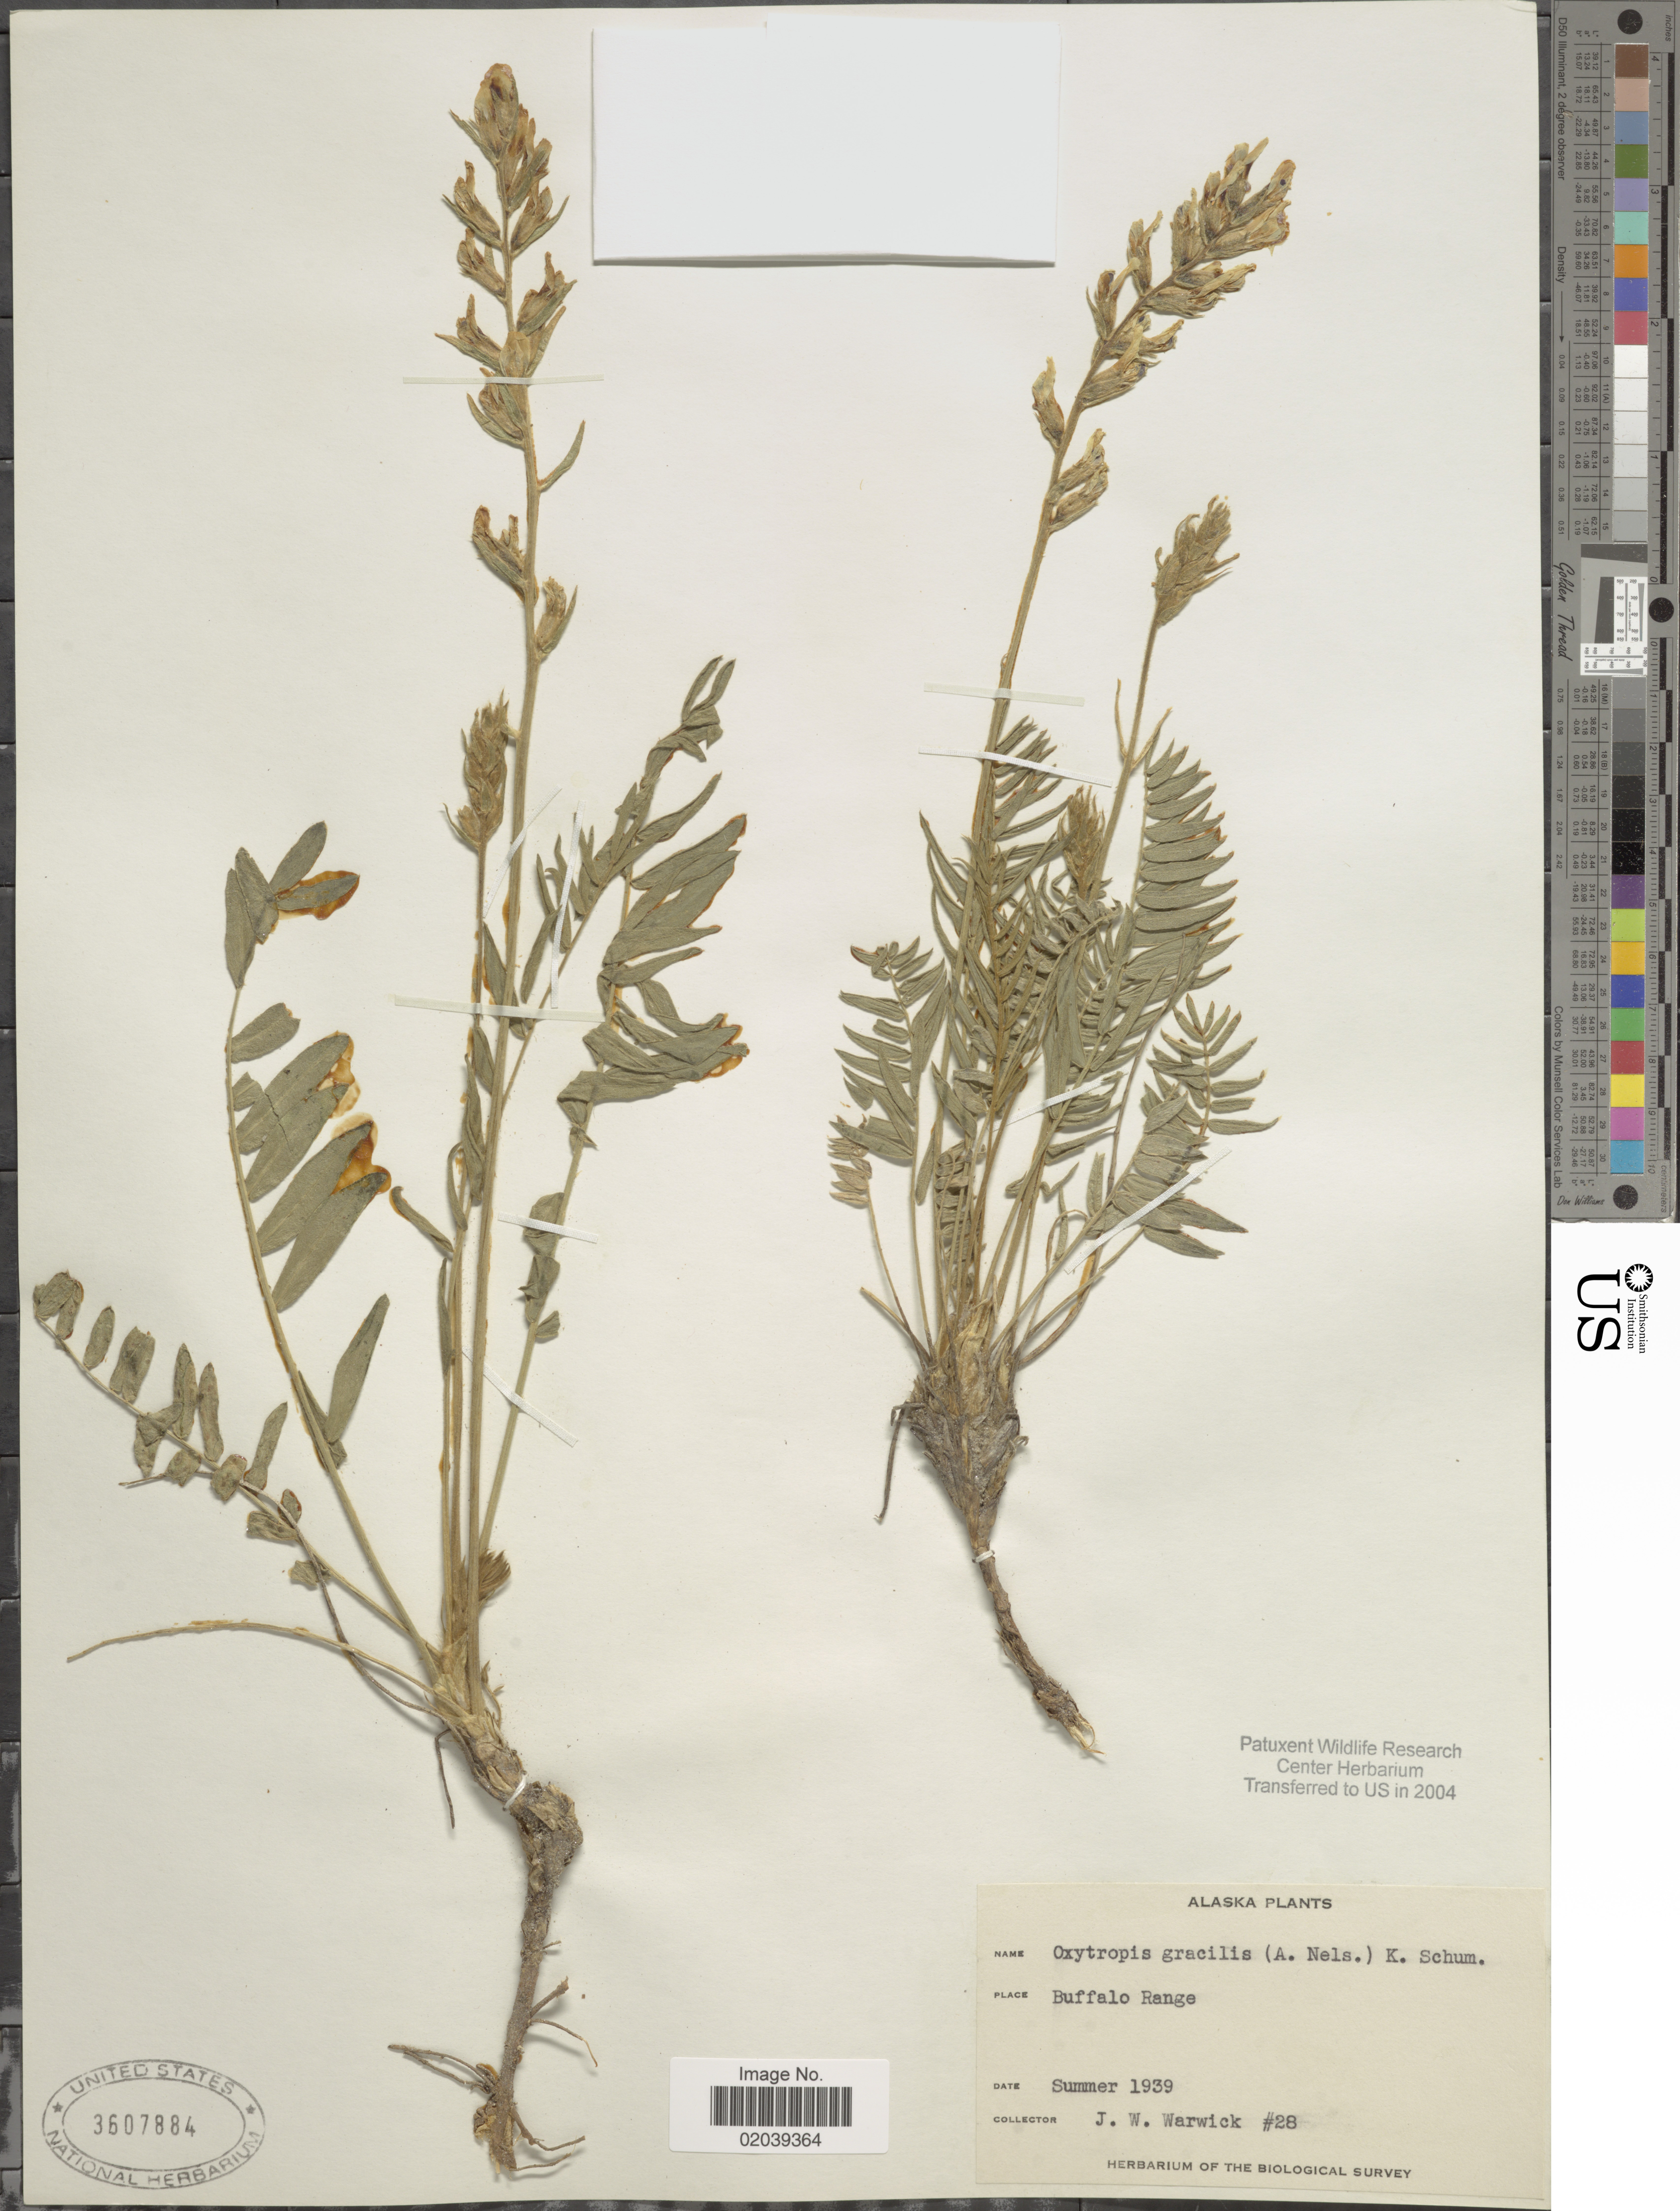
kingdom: Plantae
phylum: Tracheophyta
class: Magnoliopsida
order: Fabales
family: Fabaceae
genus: Oxytropis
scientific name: Oxytropis campestris var. gracilis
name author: (A. Nelson) Barneby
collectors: J. Warwick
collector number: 28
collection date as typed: summer 1939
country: United States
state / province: Alaska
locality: Buffalo Range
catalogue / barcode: US 3607884